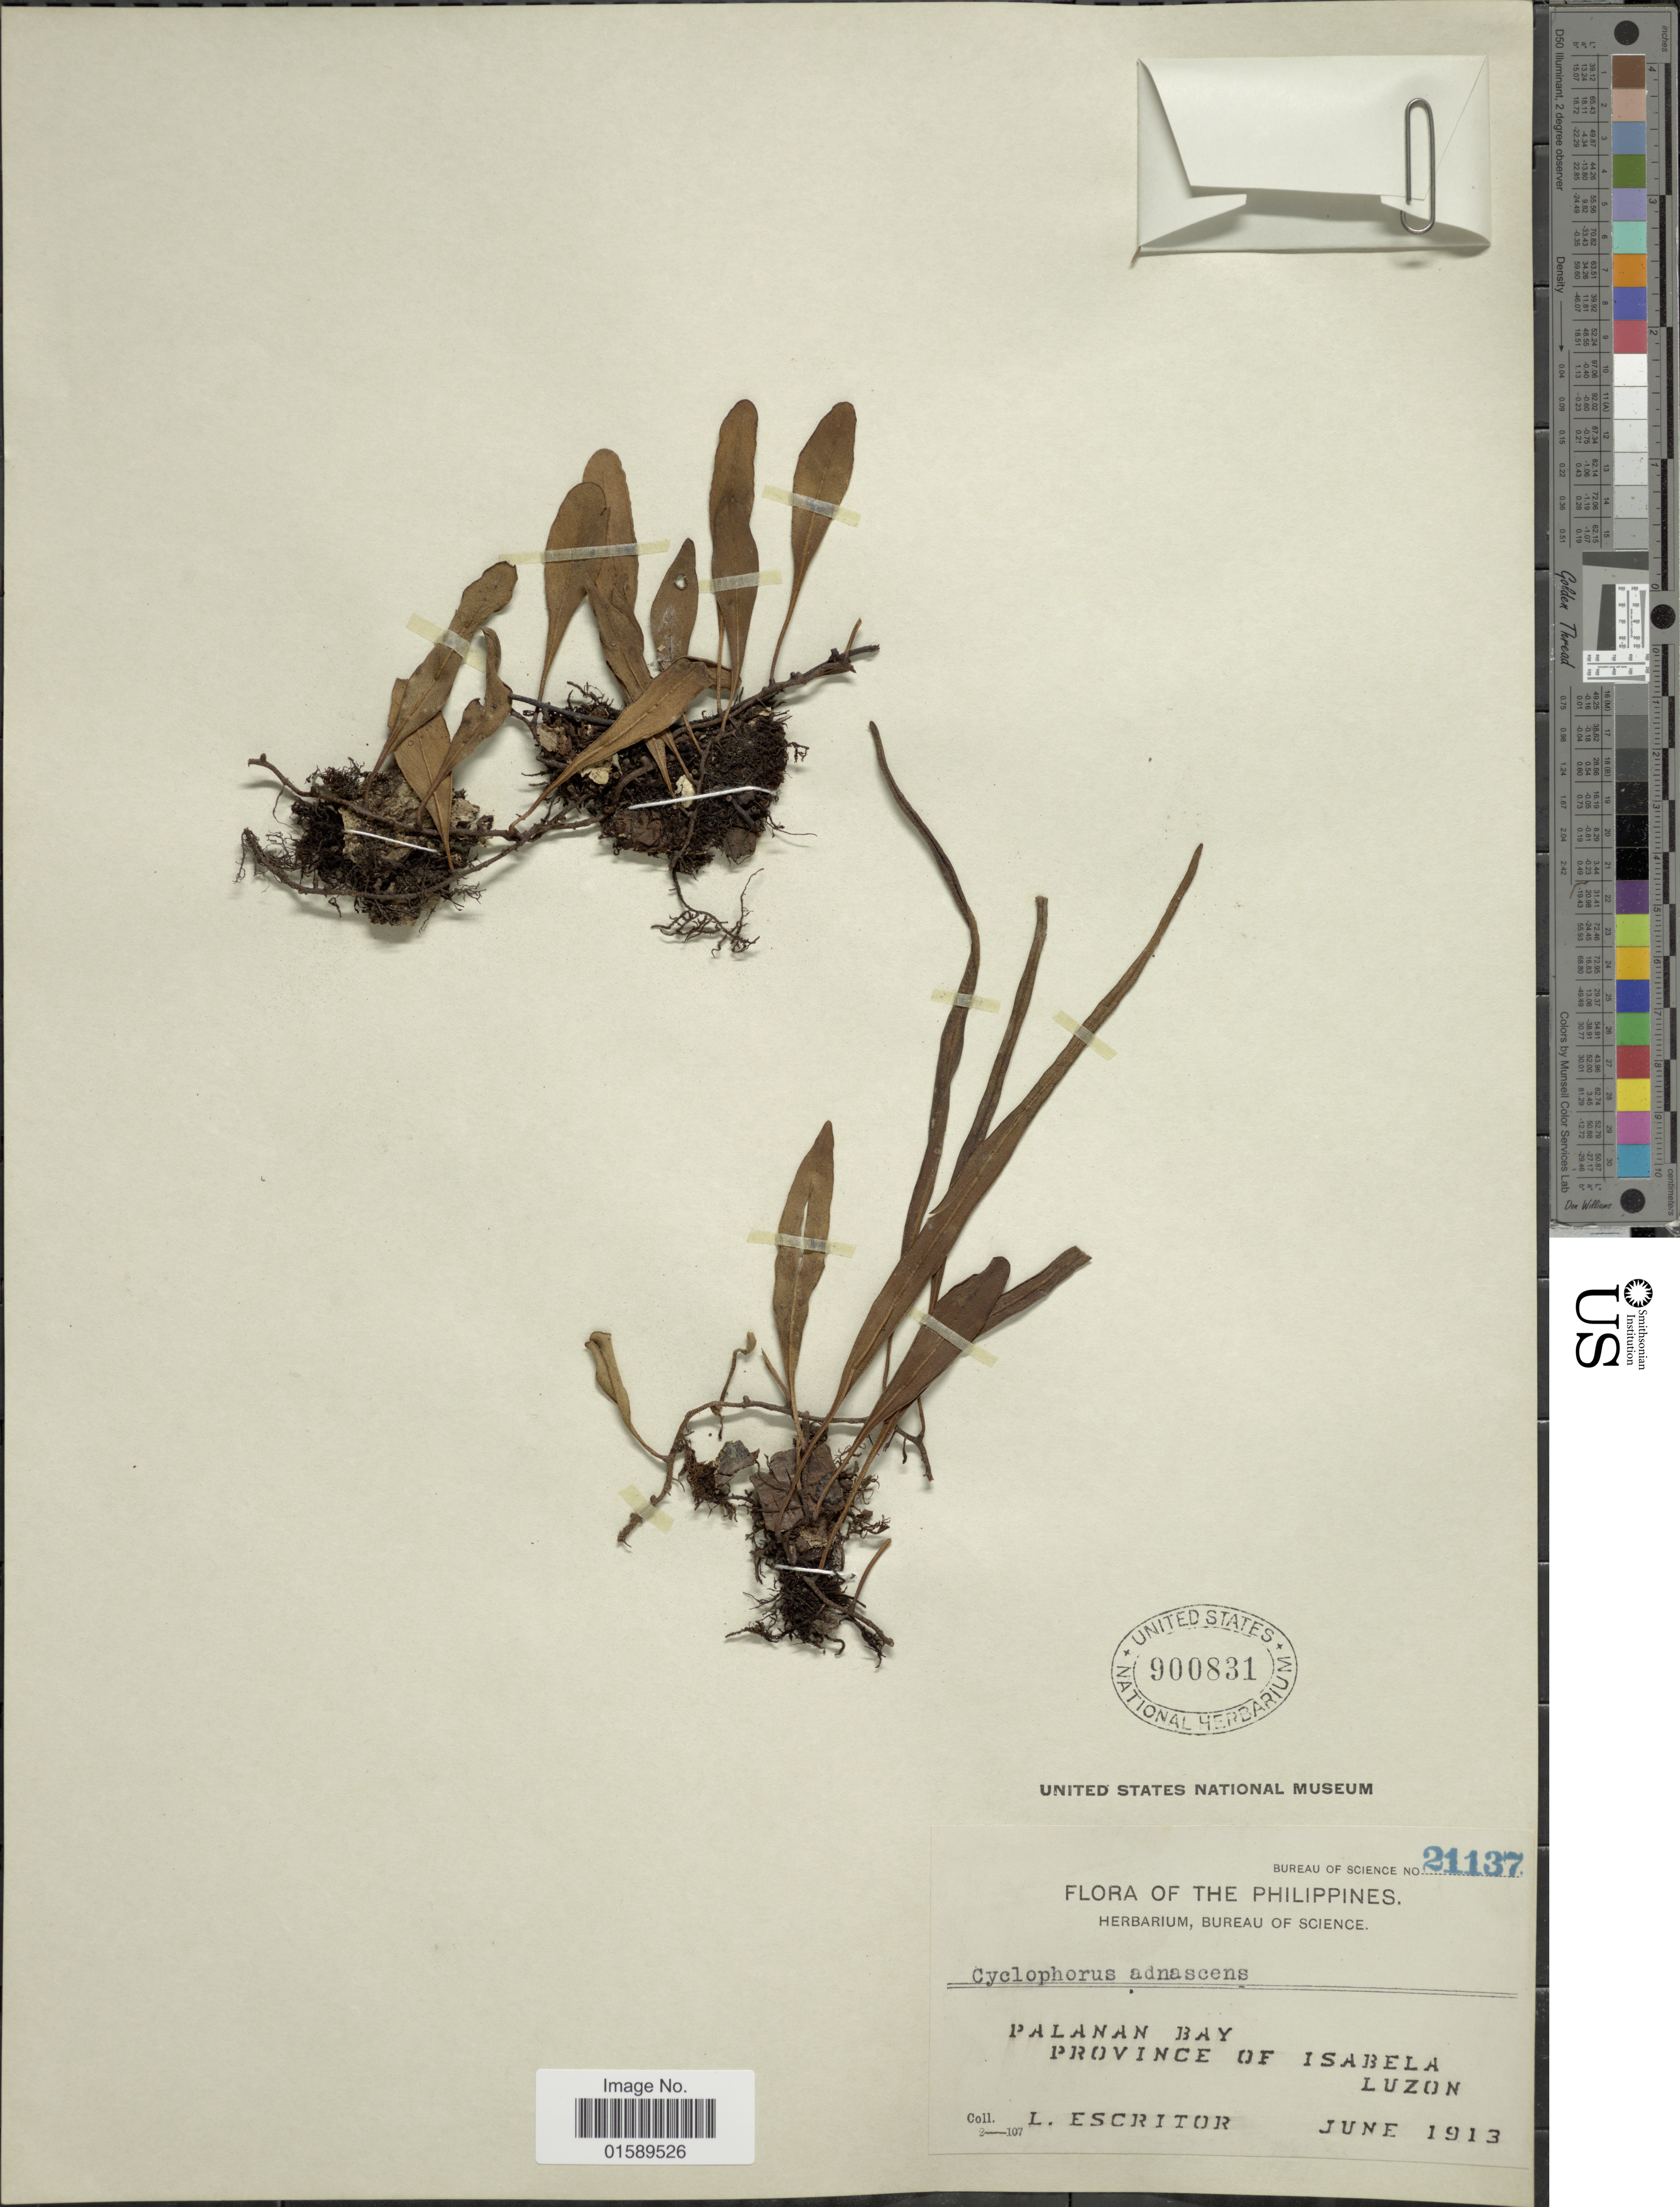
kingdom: Plantae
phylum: Tracheophyta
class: Polypodiopsida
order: Polypodiales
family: Polypodiaceae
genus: Pyrrosia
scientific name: Pyrrosia lanceolata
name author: (L.) Farw.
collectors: L. Escritor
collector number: Bureau of science 21137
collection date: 1913-06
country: Philippines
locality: Palanan Bay, Province of Isabela, Luzon.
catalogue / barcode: US 900831